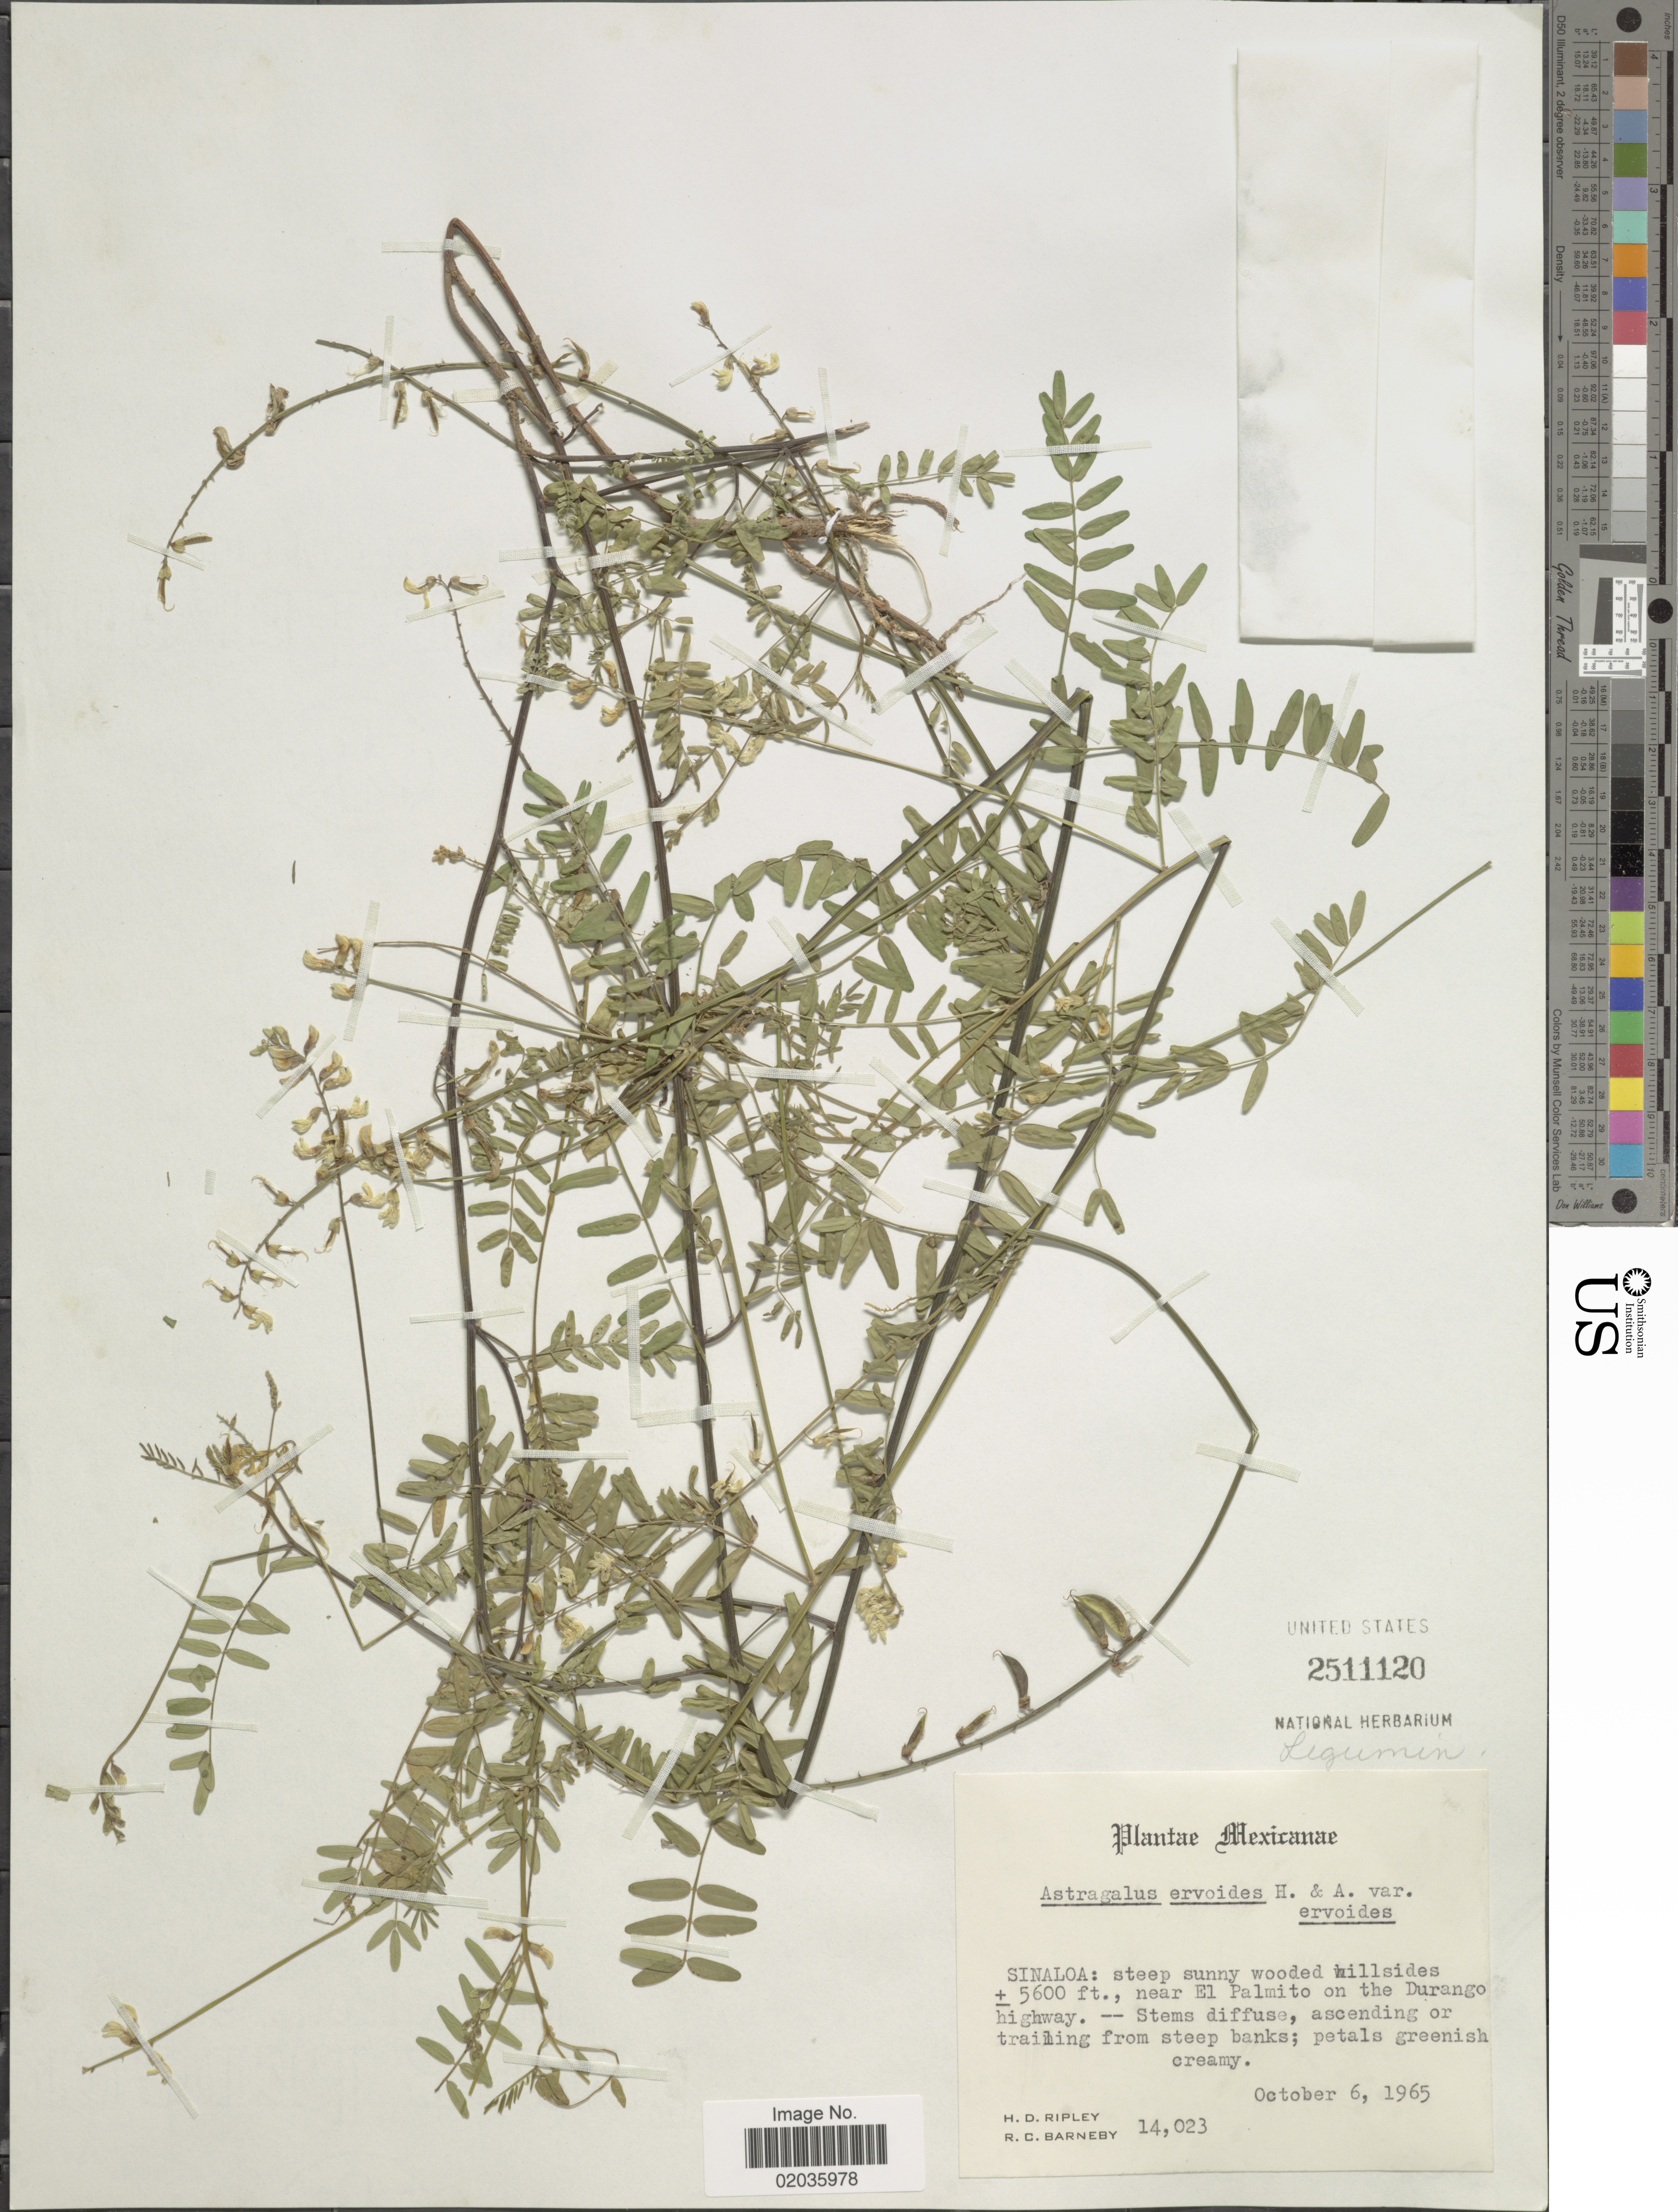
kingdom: Plantae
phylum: Tracheophyta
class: Magnoliopsida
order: Fabales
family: Fabaceae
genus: Astragalus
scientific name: Astragalus ervoides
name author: Turcz.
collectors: H. Ripley & R. C. Barneby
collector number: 14023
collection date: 1965-10-06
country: Mexico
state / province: Sinaloa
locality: Sinaloa: steep sunny wooded willsides, near El Palmito on the Durnango highway.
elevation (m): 1707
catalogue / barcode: US 2511120